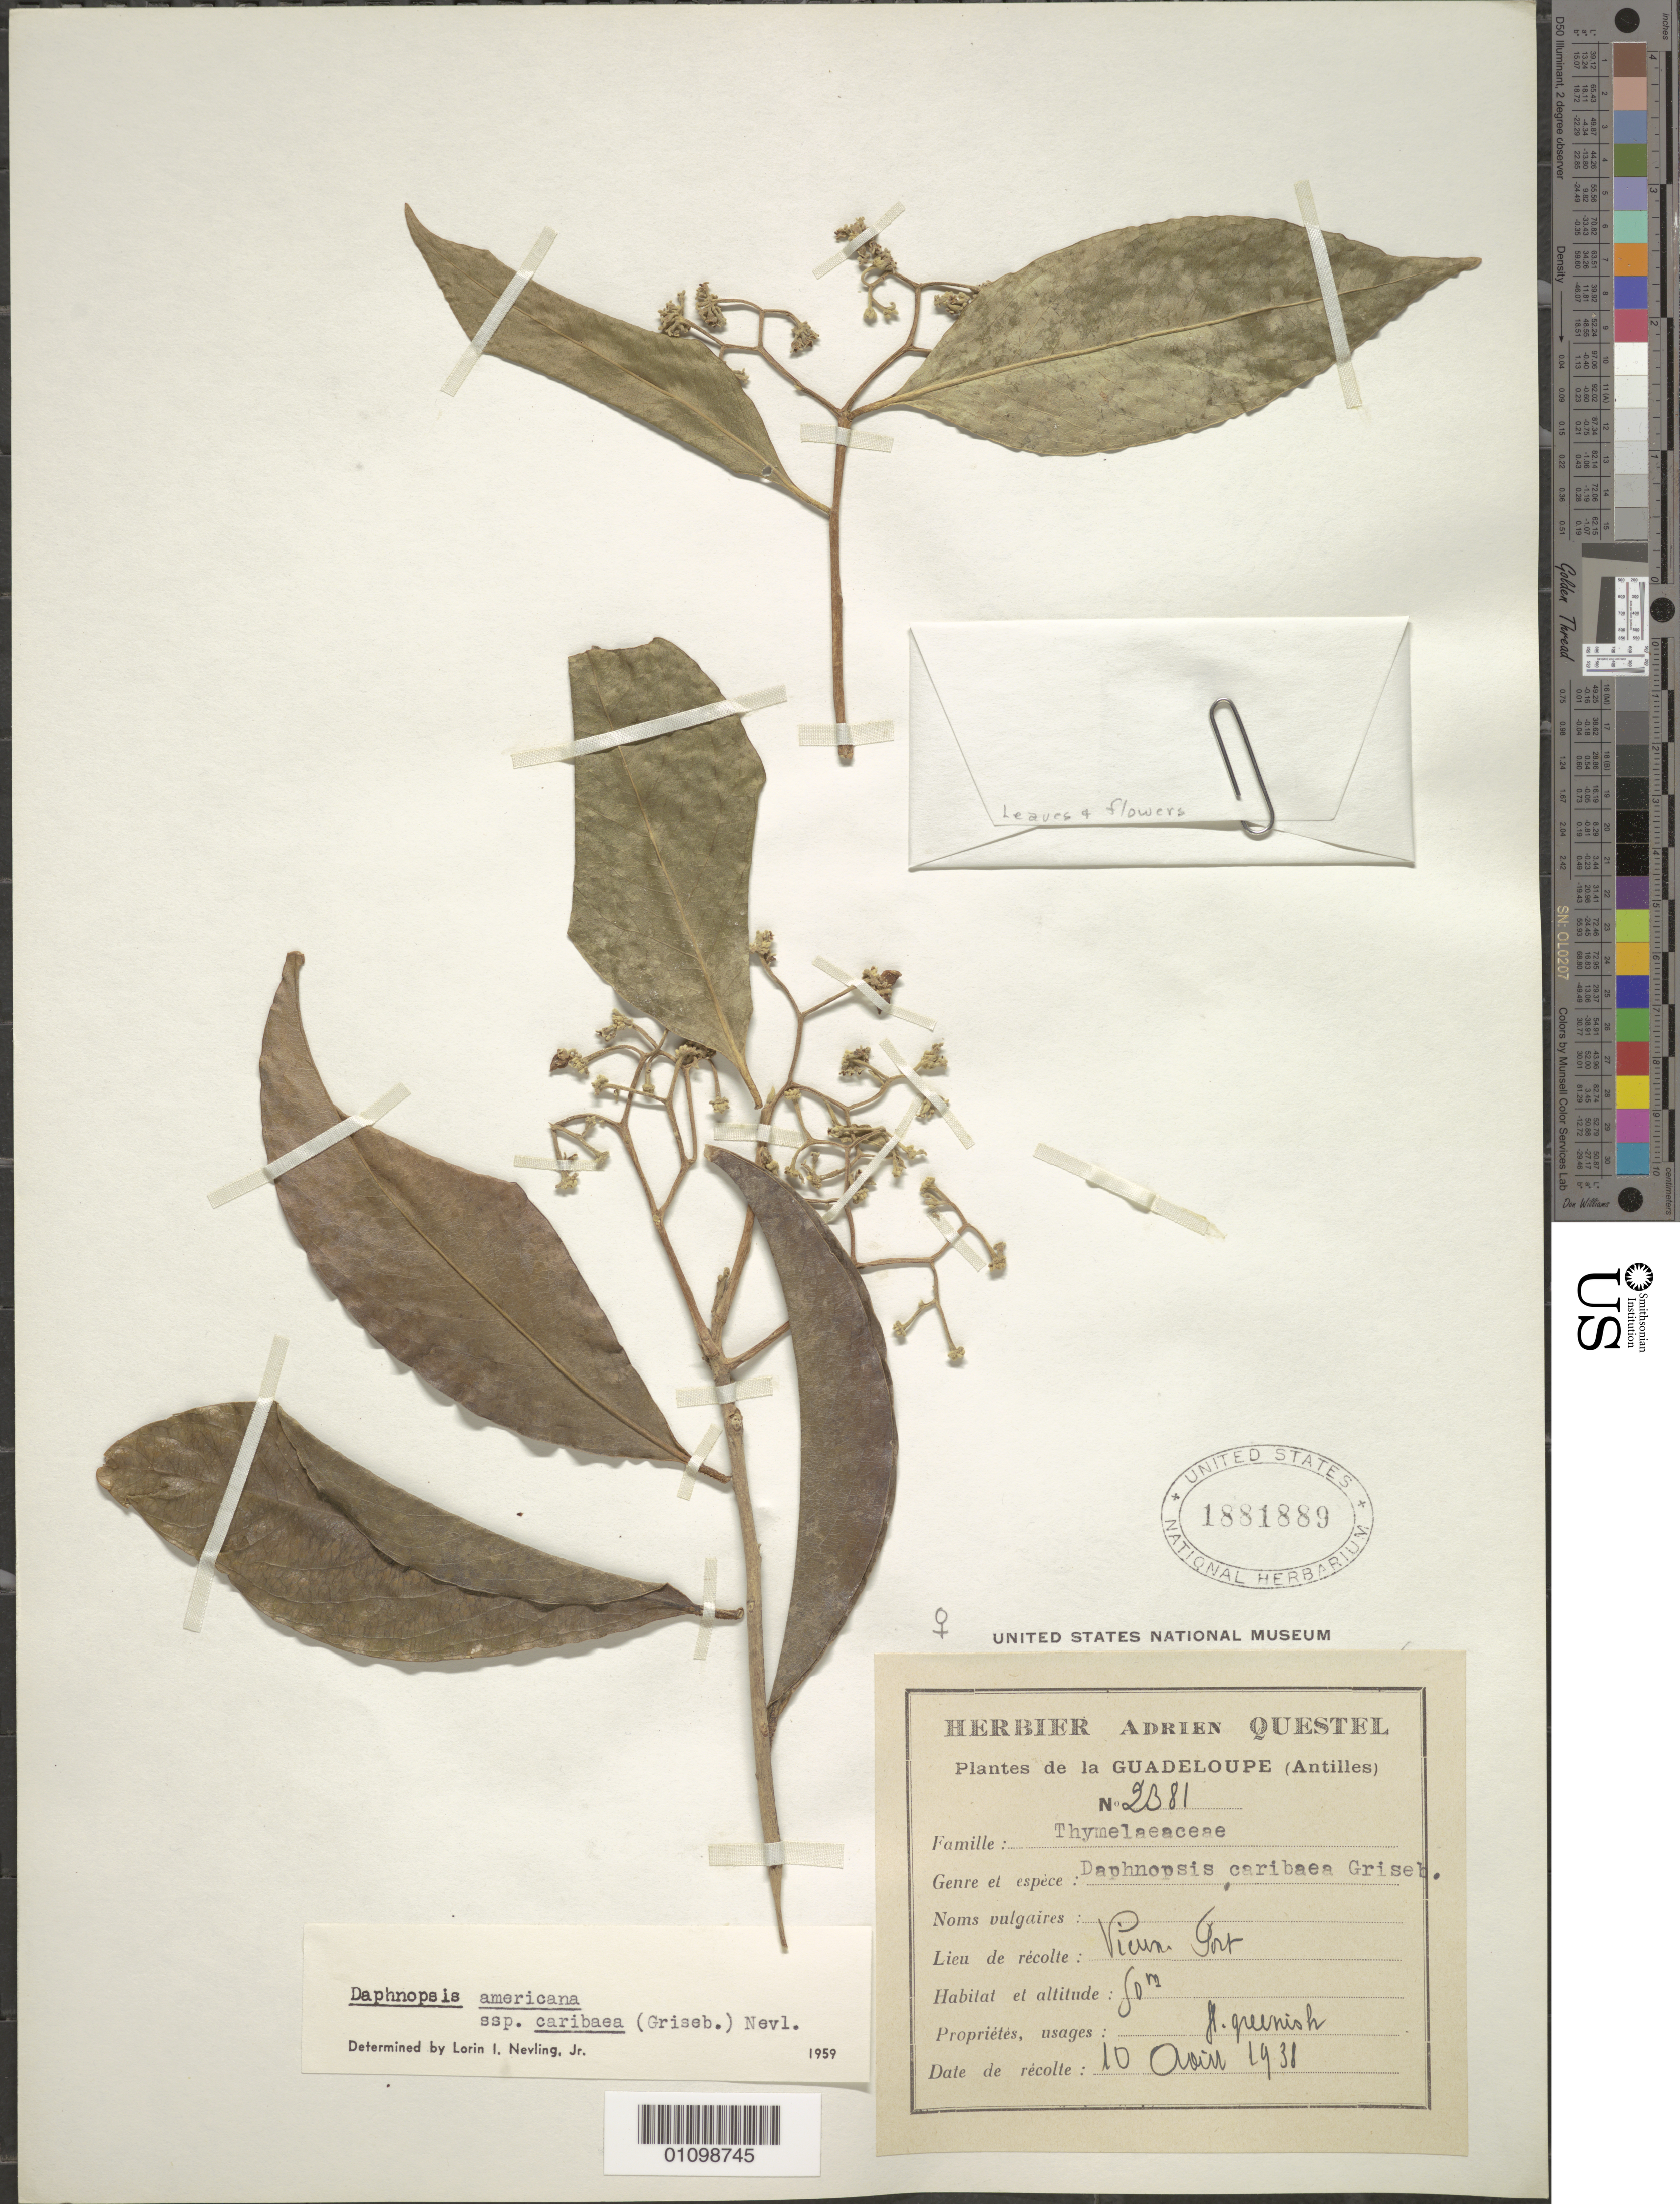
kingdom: Plantae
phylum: Tracheophyta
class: Magnoliopsida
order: Malvales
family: Thymelaeaceae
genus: Daphnopsis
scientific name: Daphnopsis americana subsp. caribaea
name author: (Griseb.) Nevling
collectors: A. Questel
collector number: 2381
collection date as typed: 10 Apr 1938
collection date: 1938-04-10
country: Guadeloupe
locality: Vieun Port.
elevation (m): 50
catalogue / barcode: US 1881889